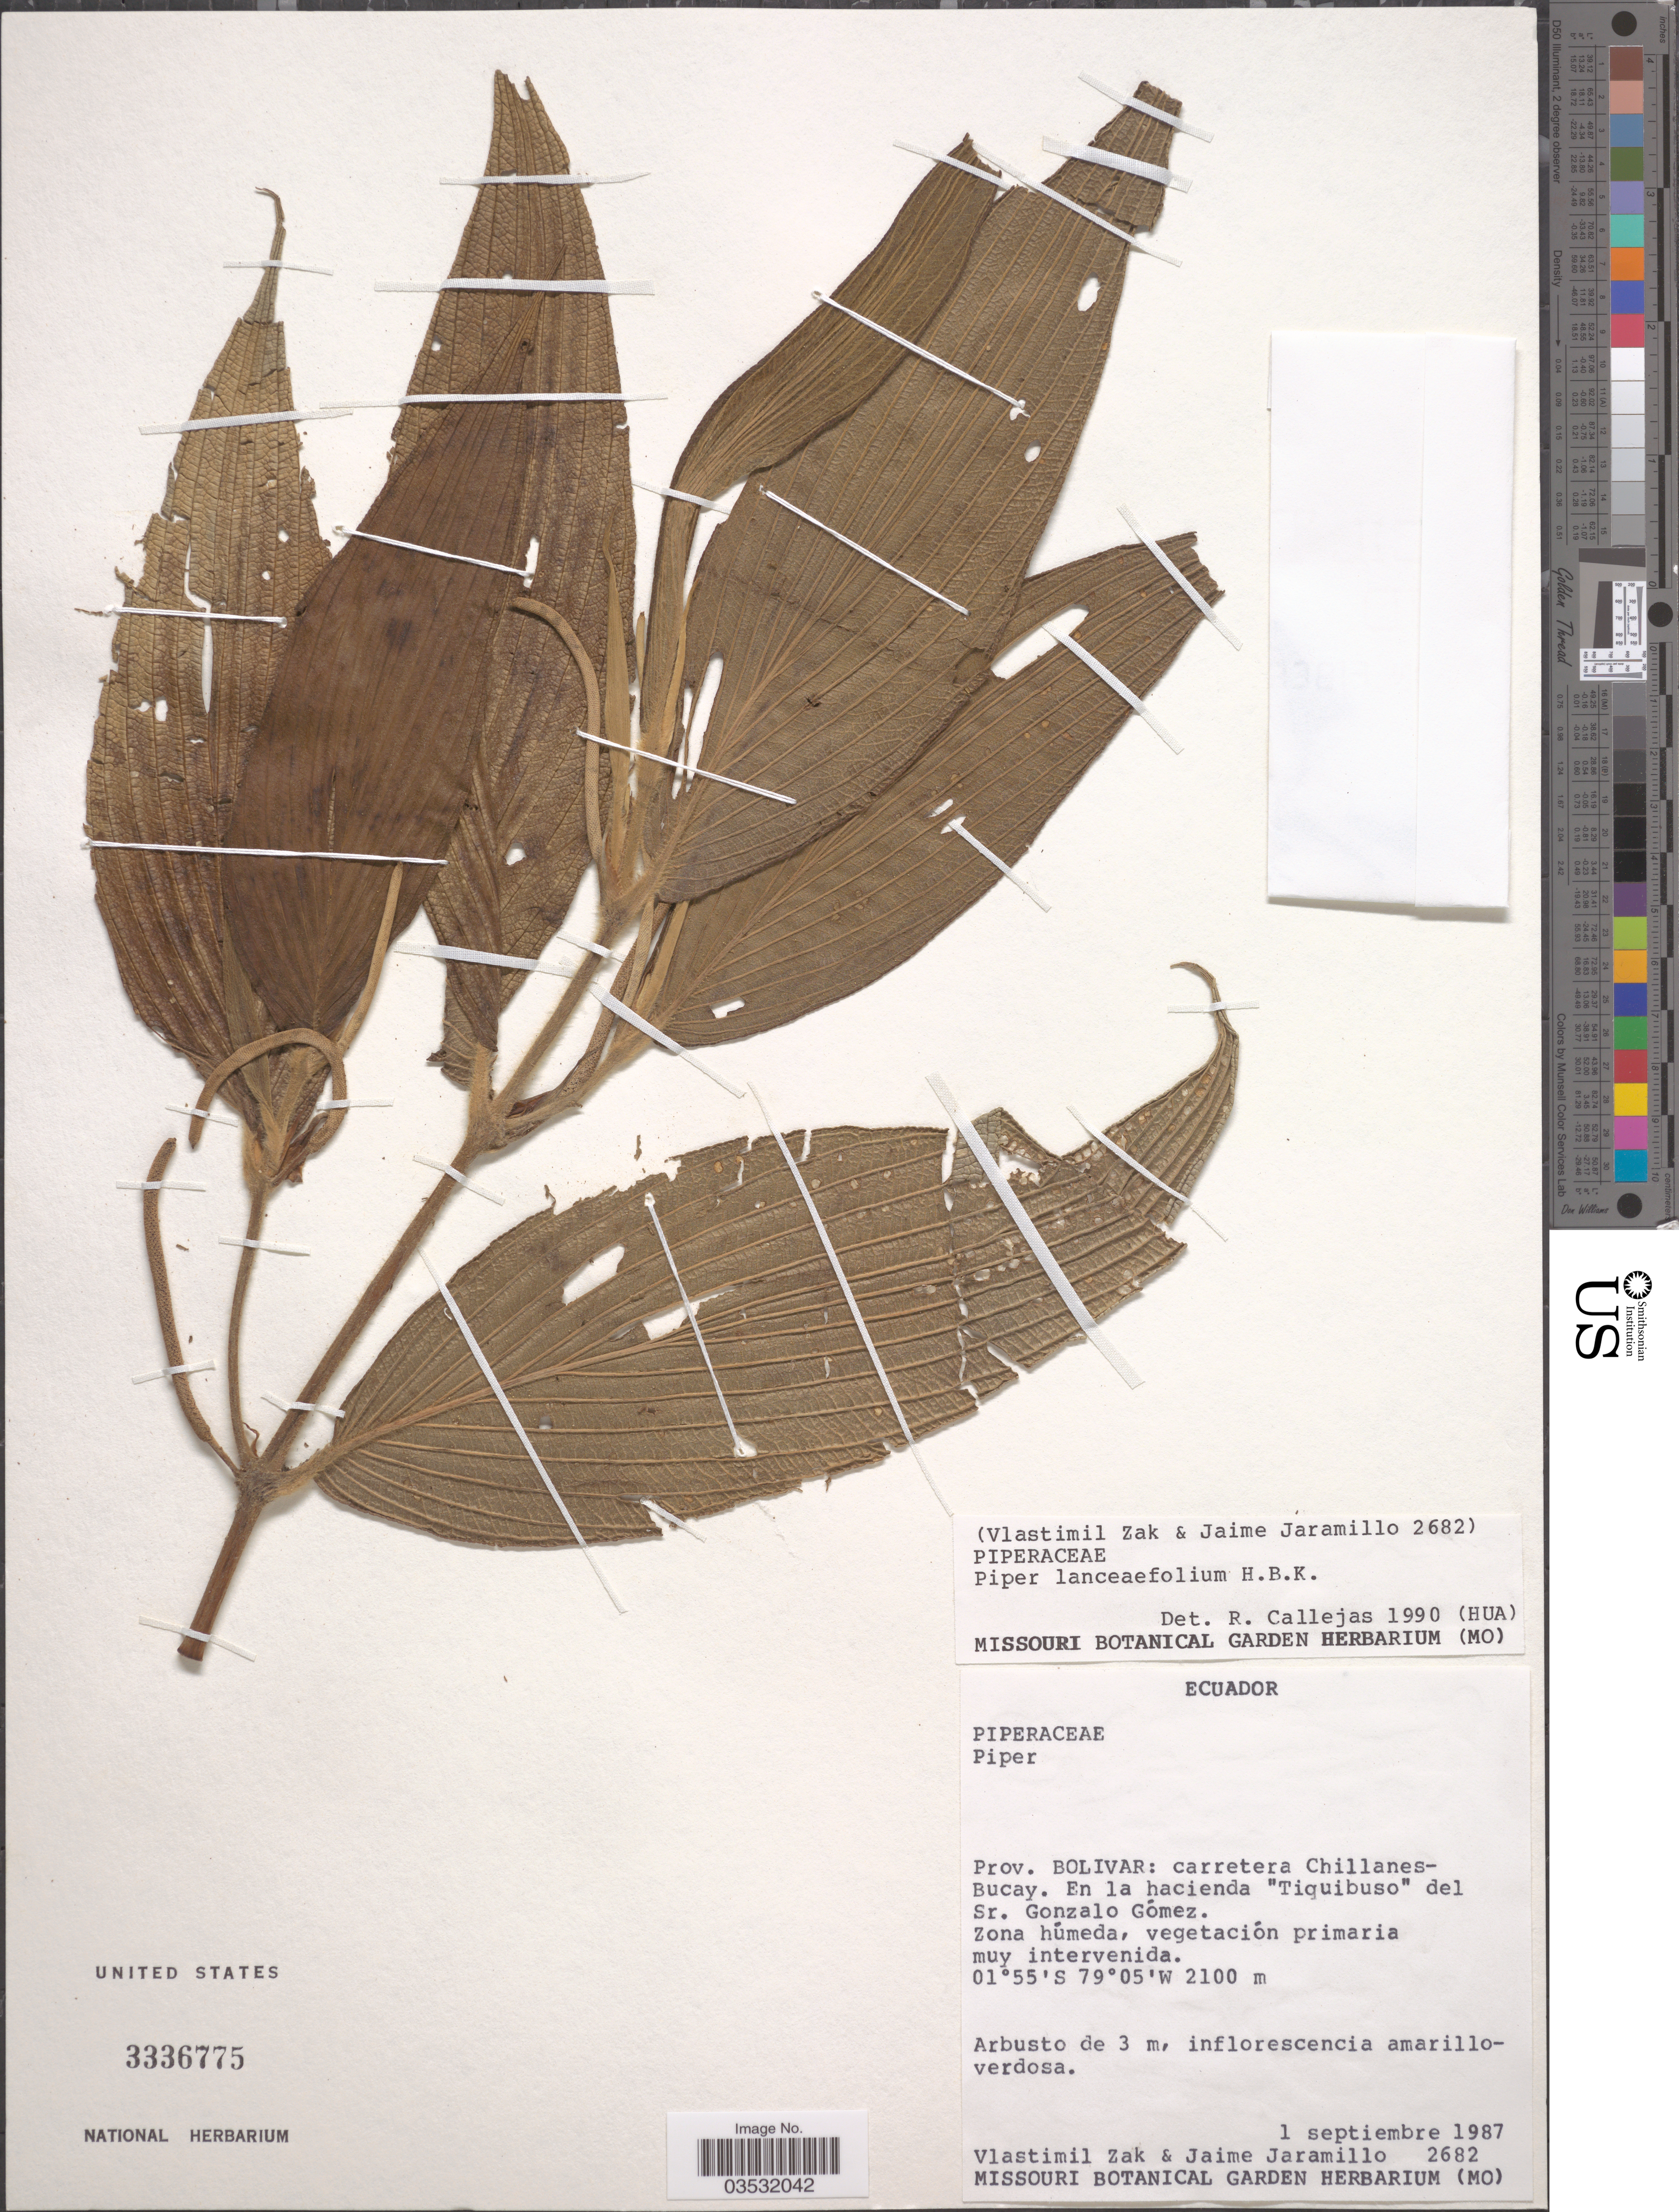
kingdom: Plantae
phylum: Tracheophyta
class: Magnoliopsida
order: Piperales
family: Piperaceae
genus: Piper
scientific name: Piper lanceifolium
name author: Kunth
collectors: V. Zak & J. Jaramillo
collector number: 2682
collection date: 1987-09-01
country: Ecuador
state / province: Bolívar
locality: Carretera Chillanes-Bucay. En la hacienda 'Tiquibuso' del Sr. Gonzalo Gómez. Zona húmeda, vegetación primaria muy intervenida.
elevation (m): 2100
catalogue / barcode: US 3336775